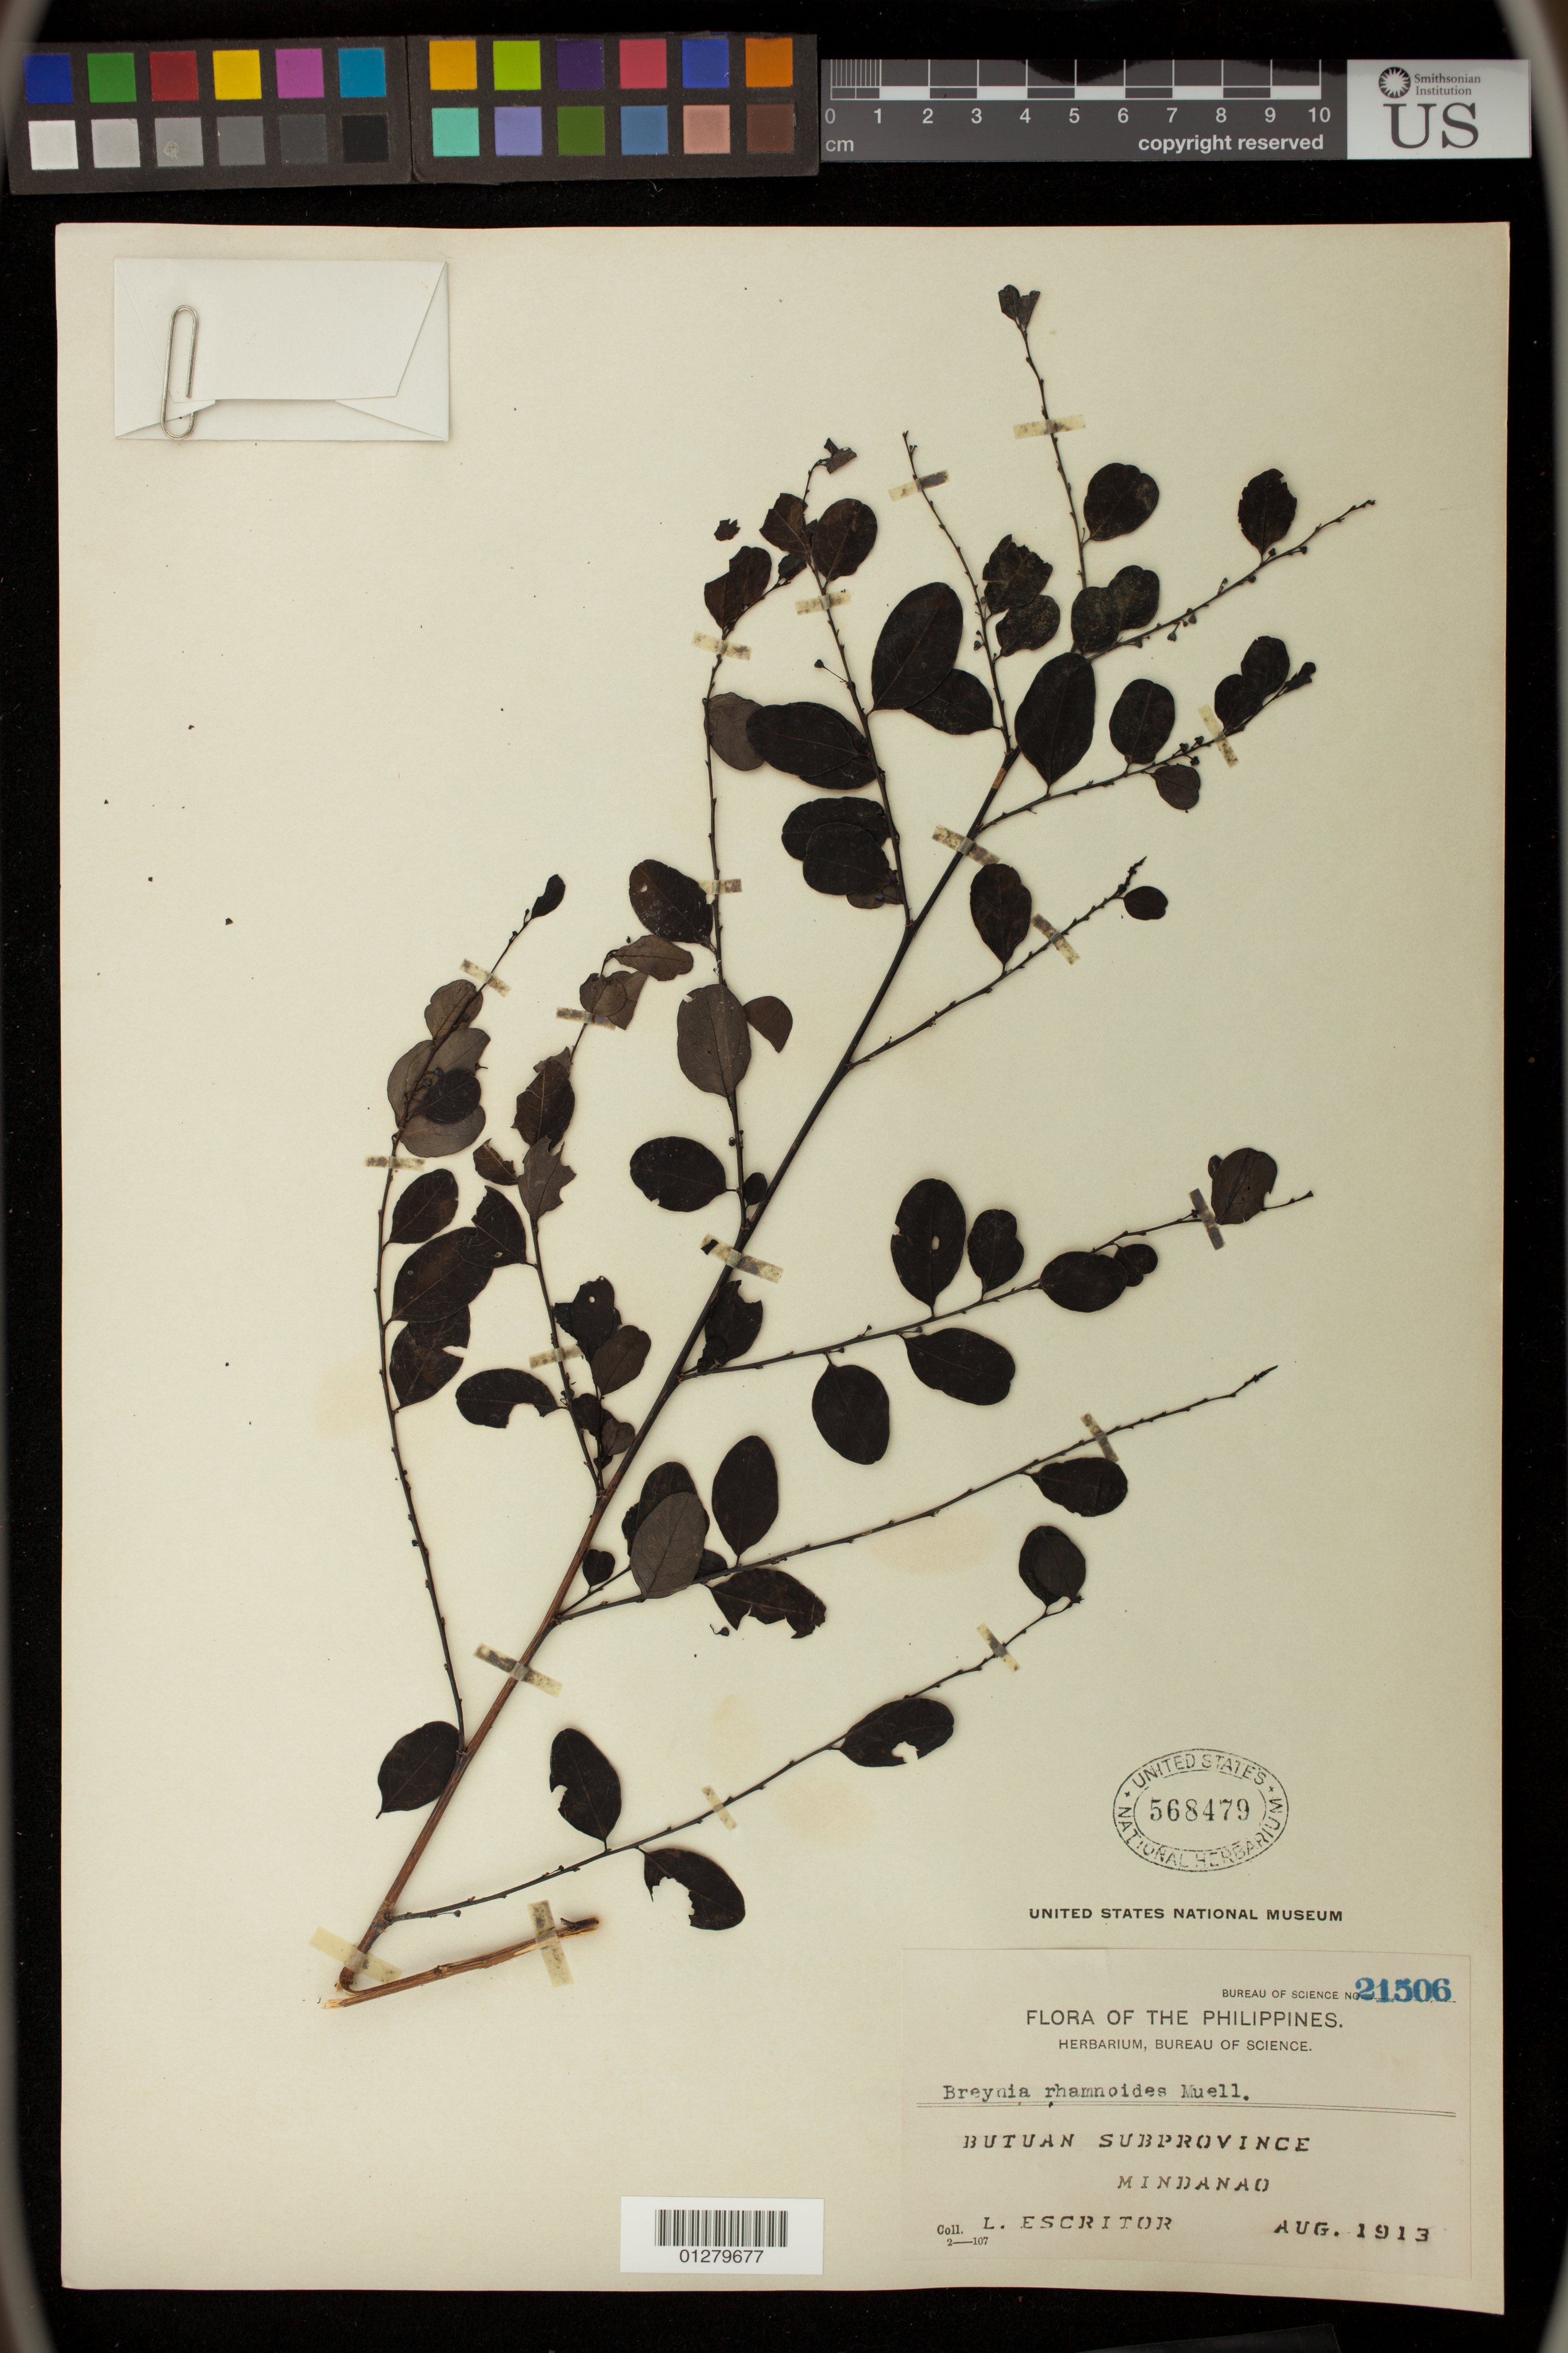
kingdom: Plantae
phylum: Tracheophyta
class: Magnoliopsida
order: Malpighiales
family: Phyllanthaceae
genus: Breynia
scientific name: Breynia vitis-idaea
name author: (Burm. f.) C.E.C. Fisch.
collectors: L. Escritor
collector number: Bur. Sci. 21506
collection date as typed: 1913-08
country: Philippines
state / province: Caraga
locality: Butuan subprovince, Mindanao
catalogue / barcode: US 568479